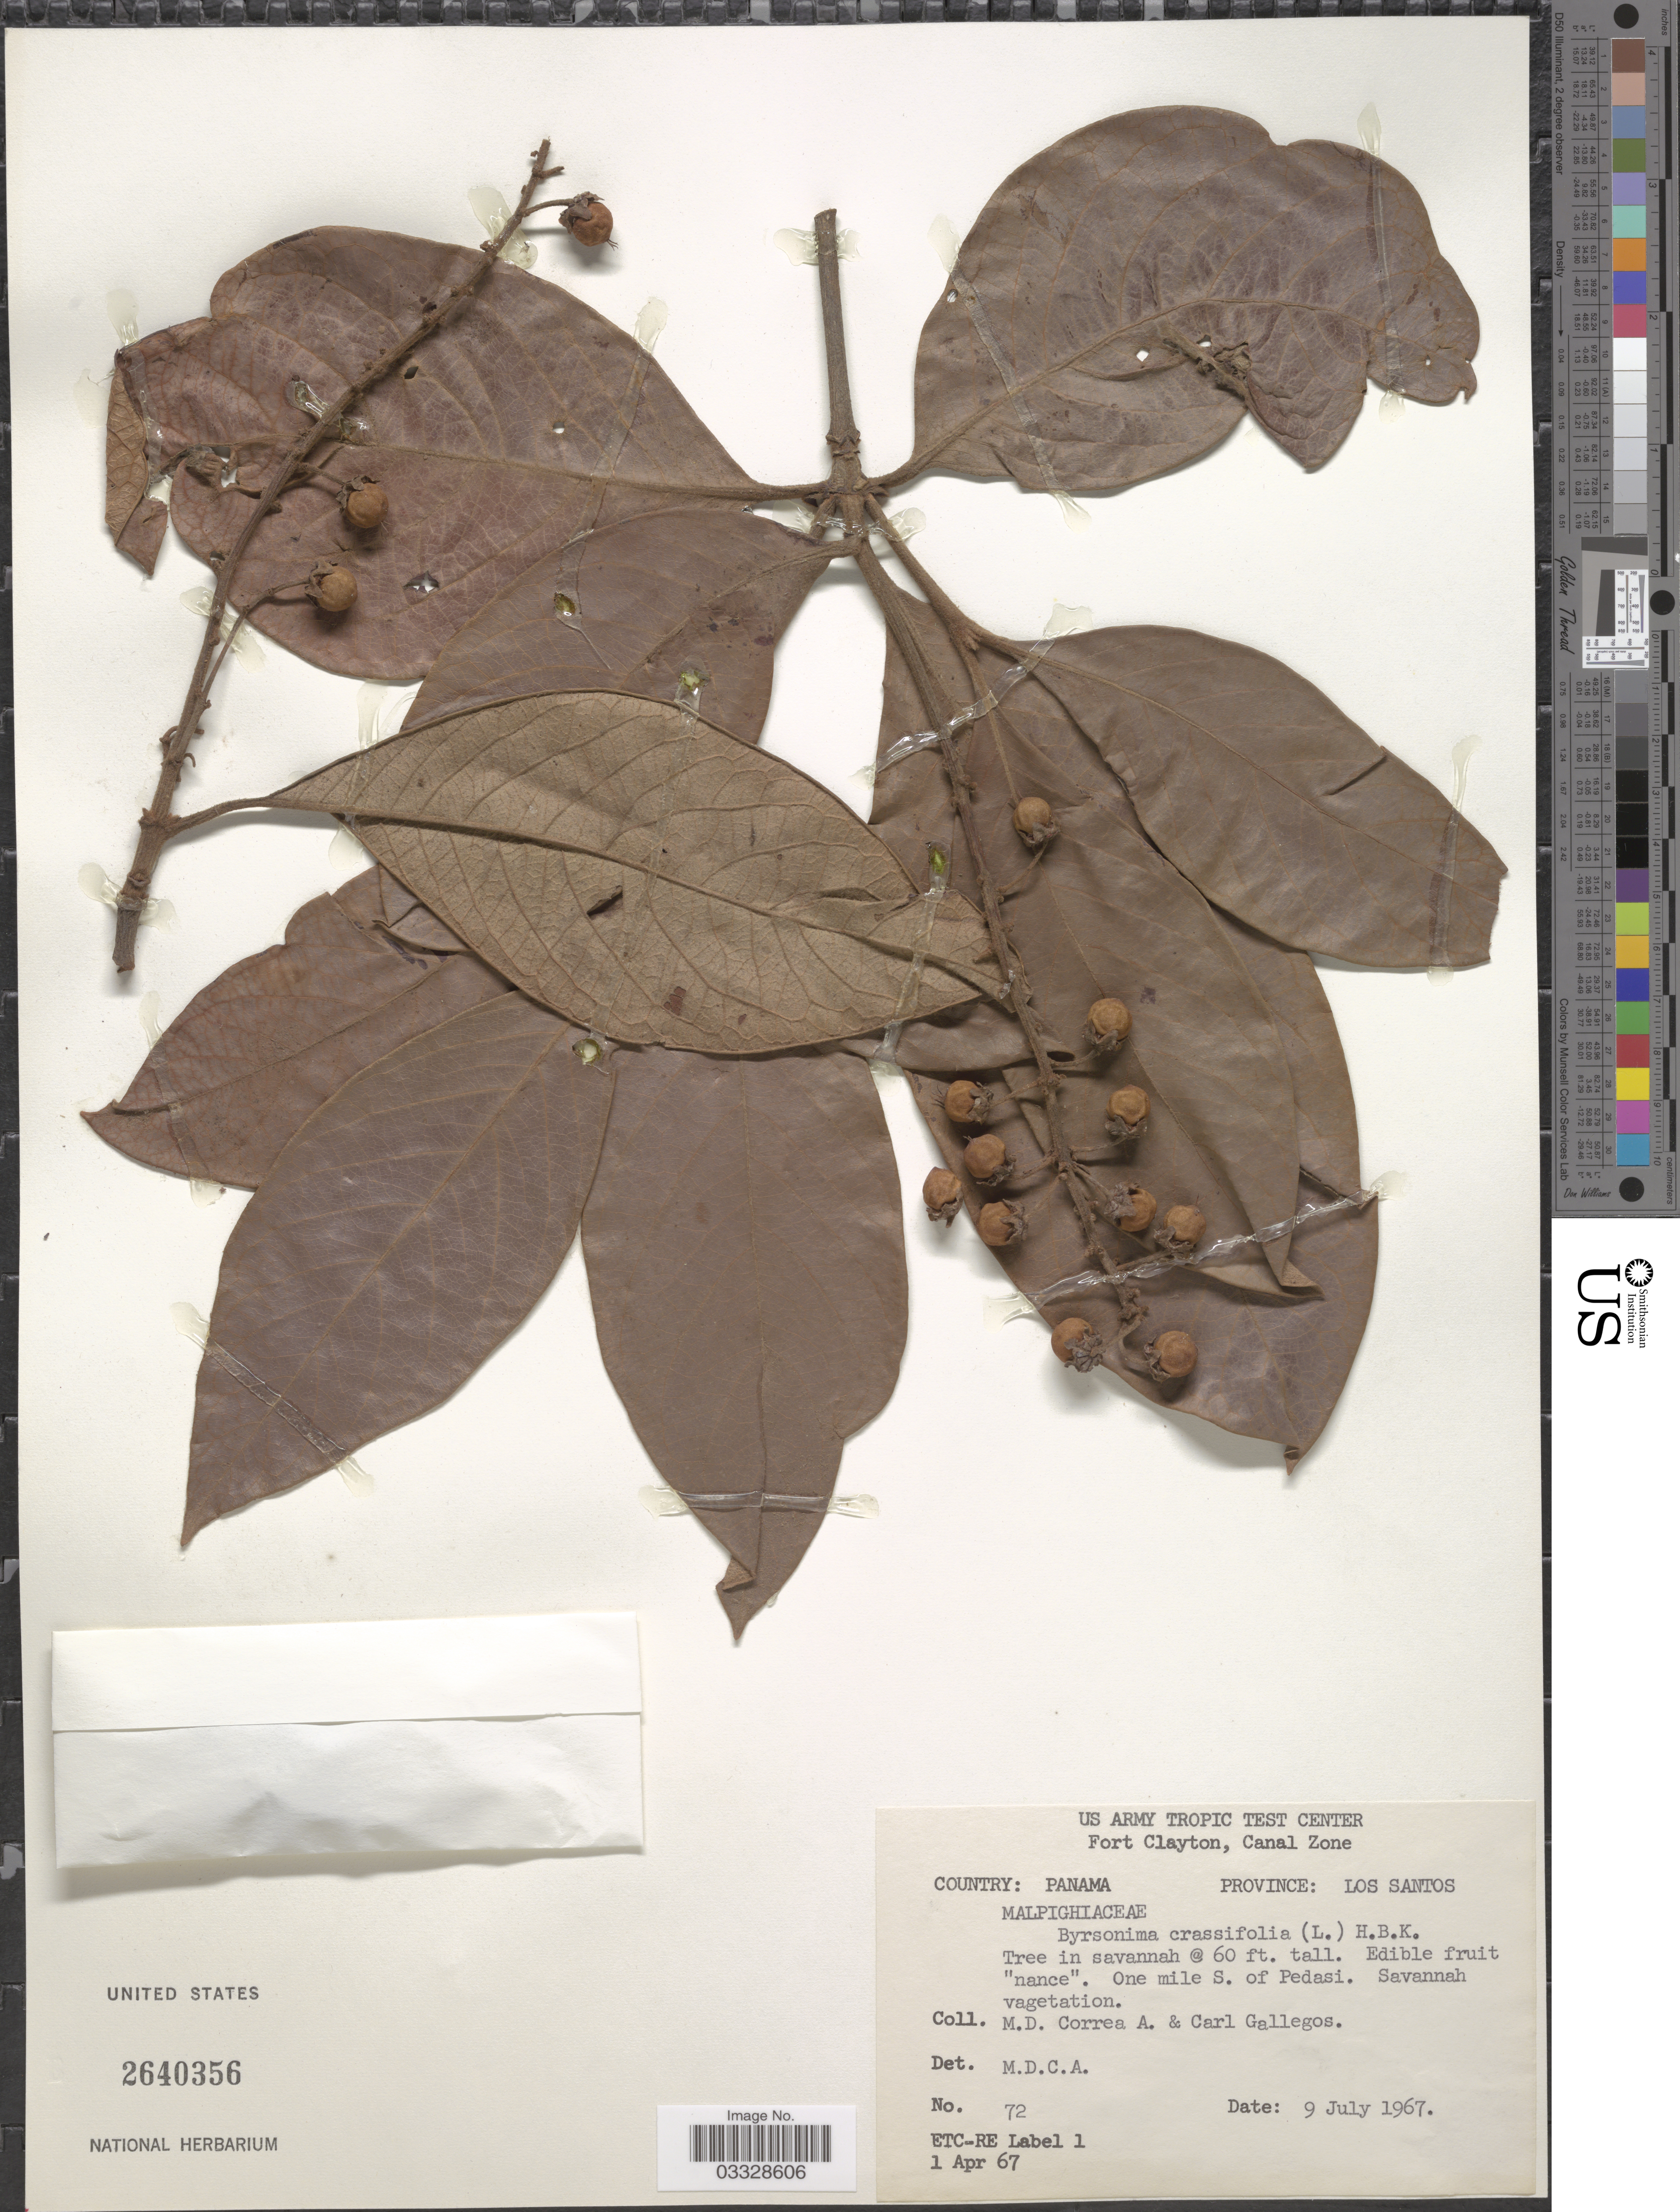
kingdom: Plantae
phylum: Tracheophyta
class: Magnoliopsida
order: Malpighiales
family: Malpighiaceae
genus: Byrsonima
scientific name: Byrsonima crassifolia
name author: (L.) Kunth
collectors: M. D. Corrêa-A. & C. Gallegos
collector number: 72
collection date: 1967-07-09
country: Panama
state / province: Los Santos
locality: One mile S. of Pedasi.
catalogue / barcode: US 2640356